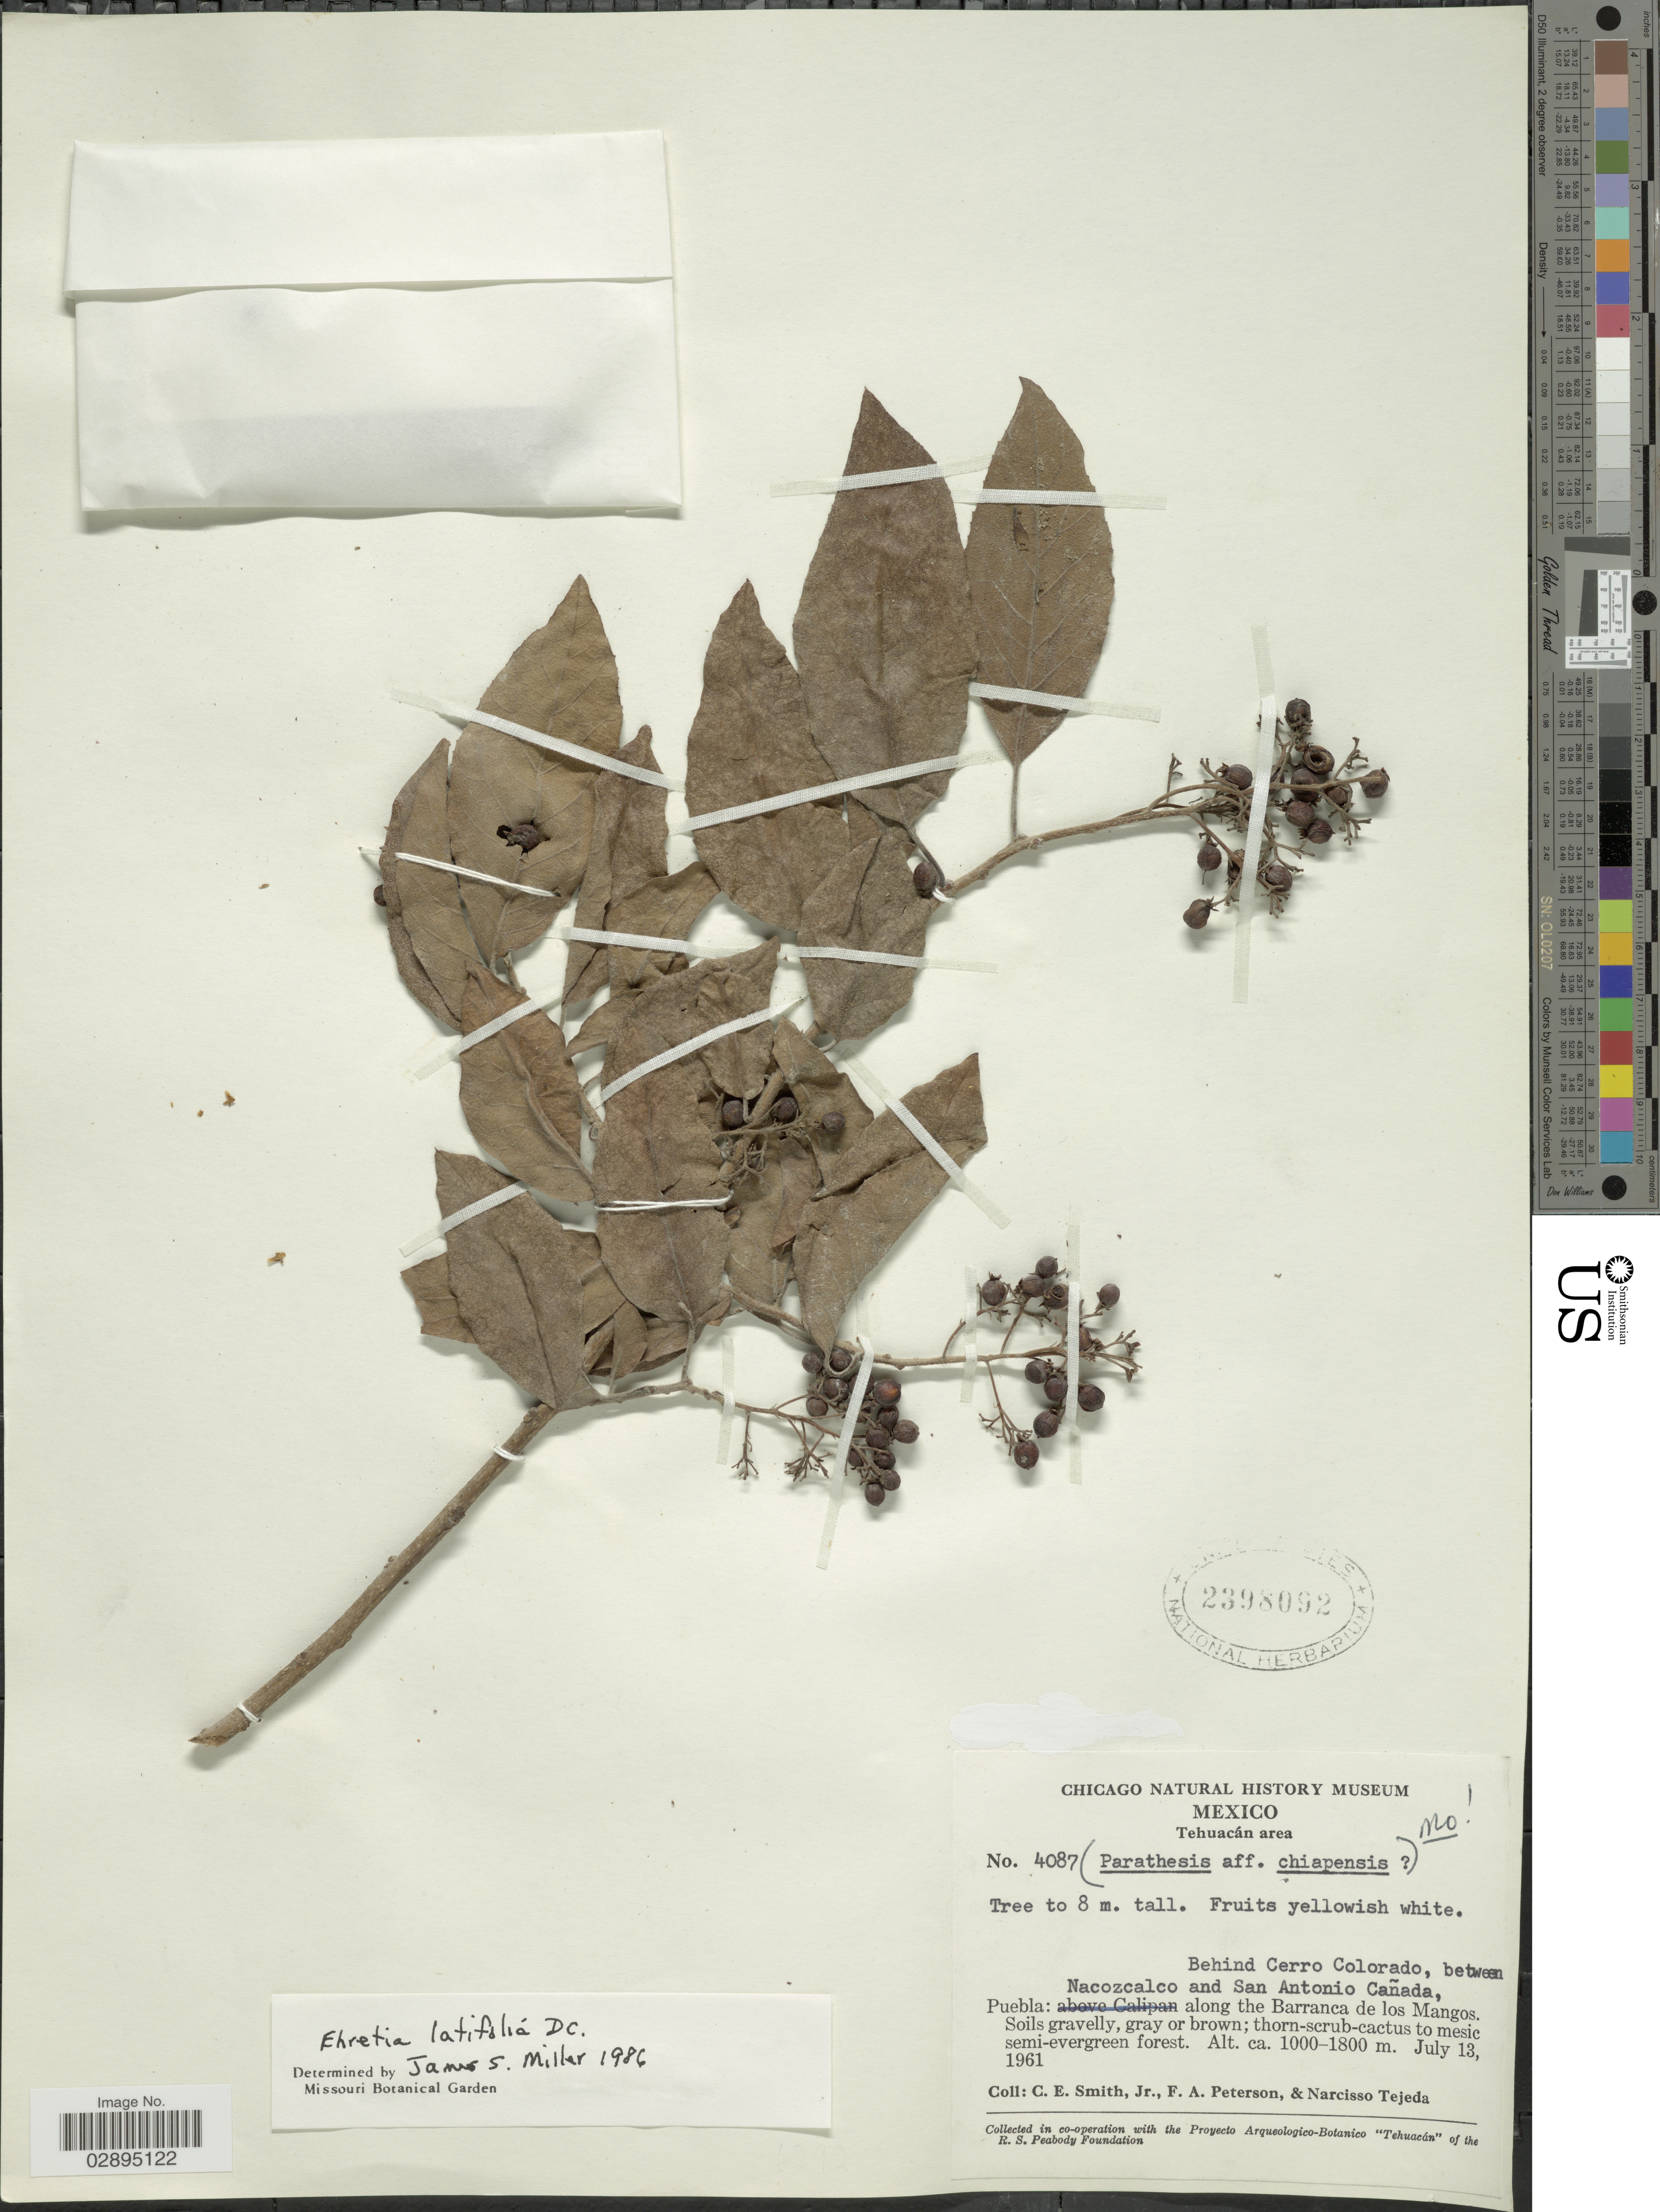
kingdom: Plantae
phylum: Tracheophyta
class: Magnoliopsida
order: Boraginales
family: Ehretiaceae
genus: Ehretia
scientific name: Ehretia latifolia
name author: DC.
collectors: C. E. Smith Jr., F. A. Peterson & N. Tejeda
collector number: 4087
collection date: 1961-07-13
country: Mexico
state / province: Puebla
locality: Tehuacán area. Nacozcalco and San Antonio Cañada, along the Barranca de los Mangos.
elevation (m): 1000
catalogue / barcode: US 2398092